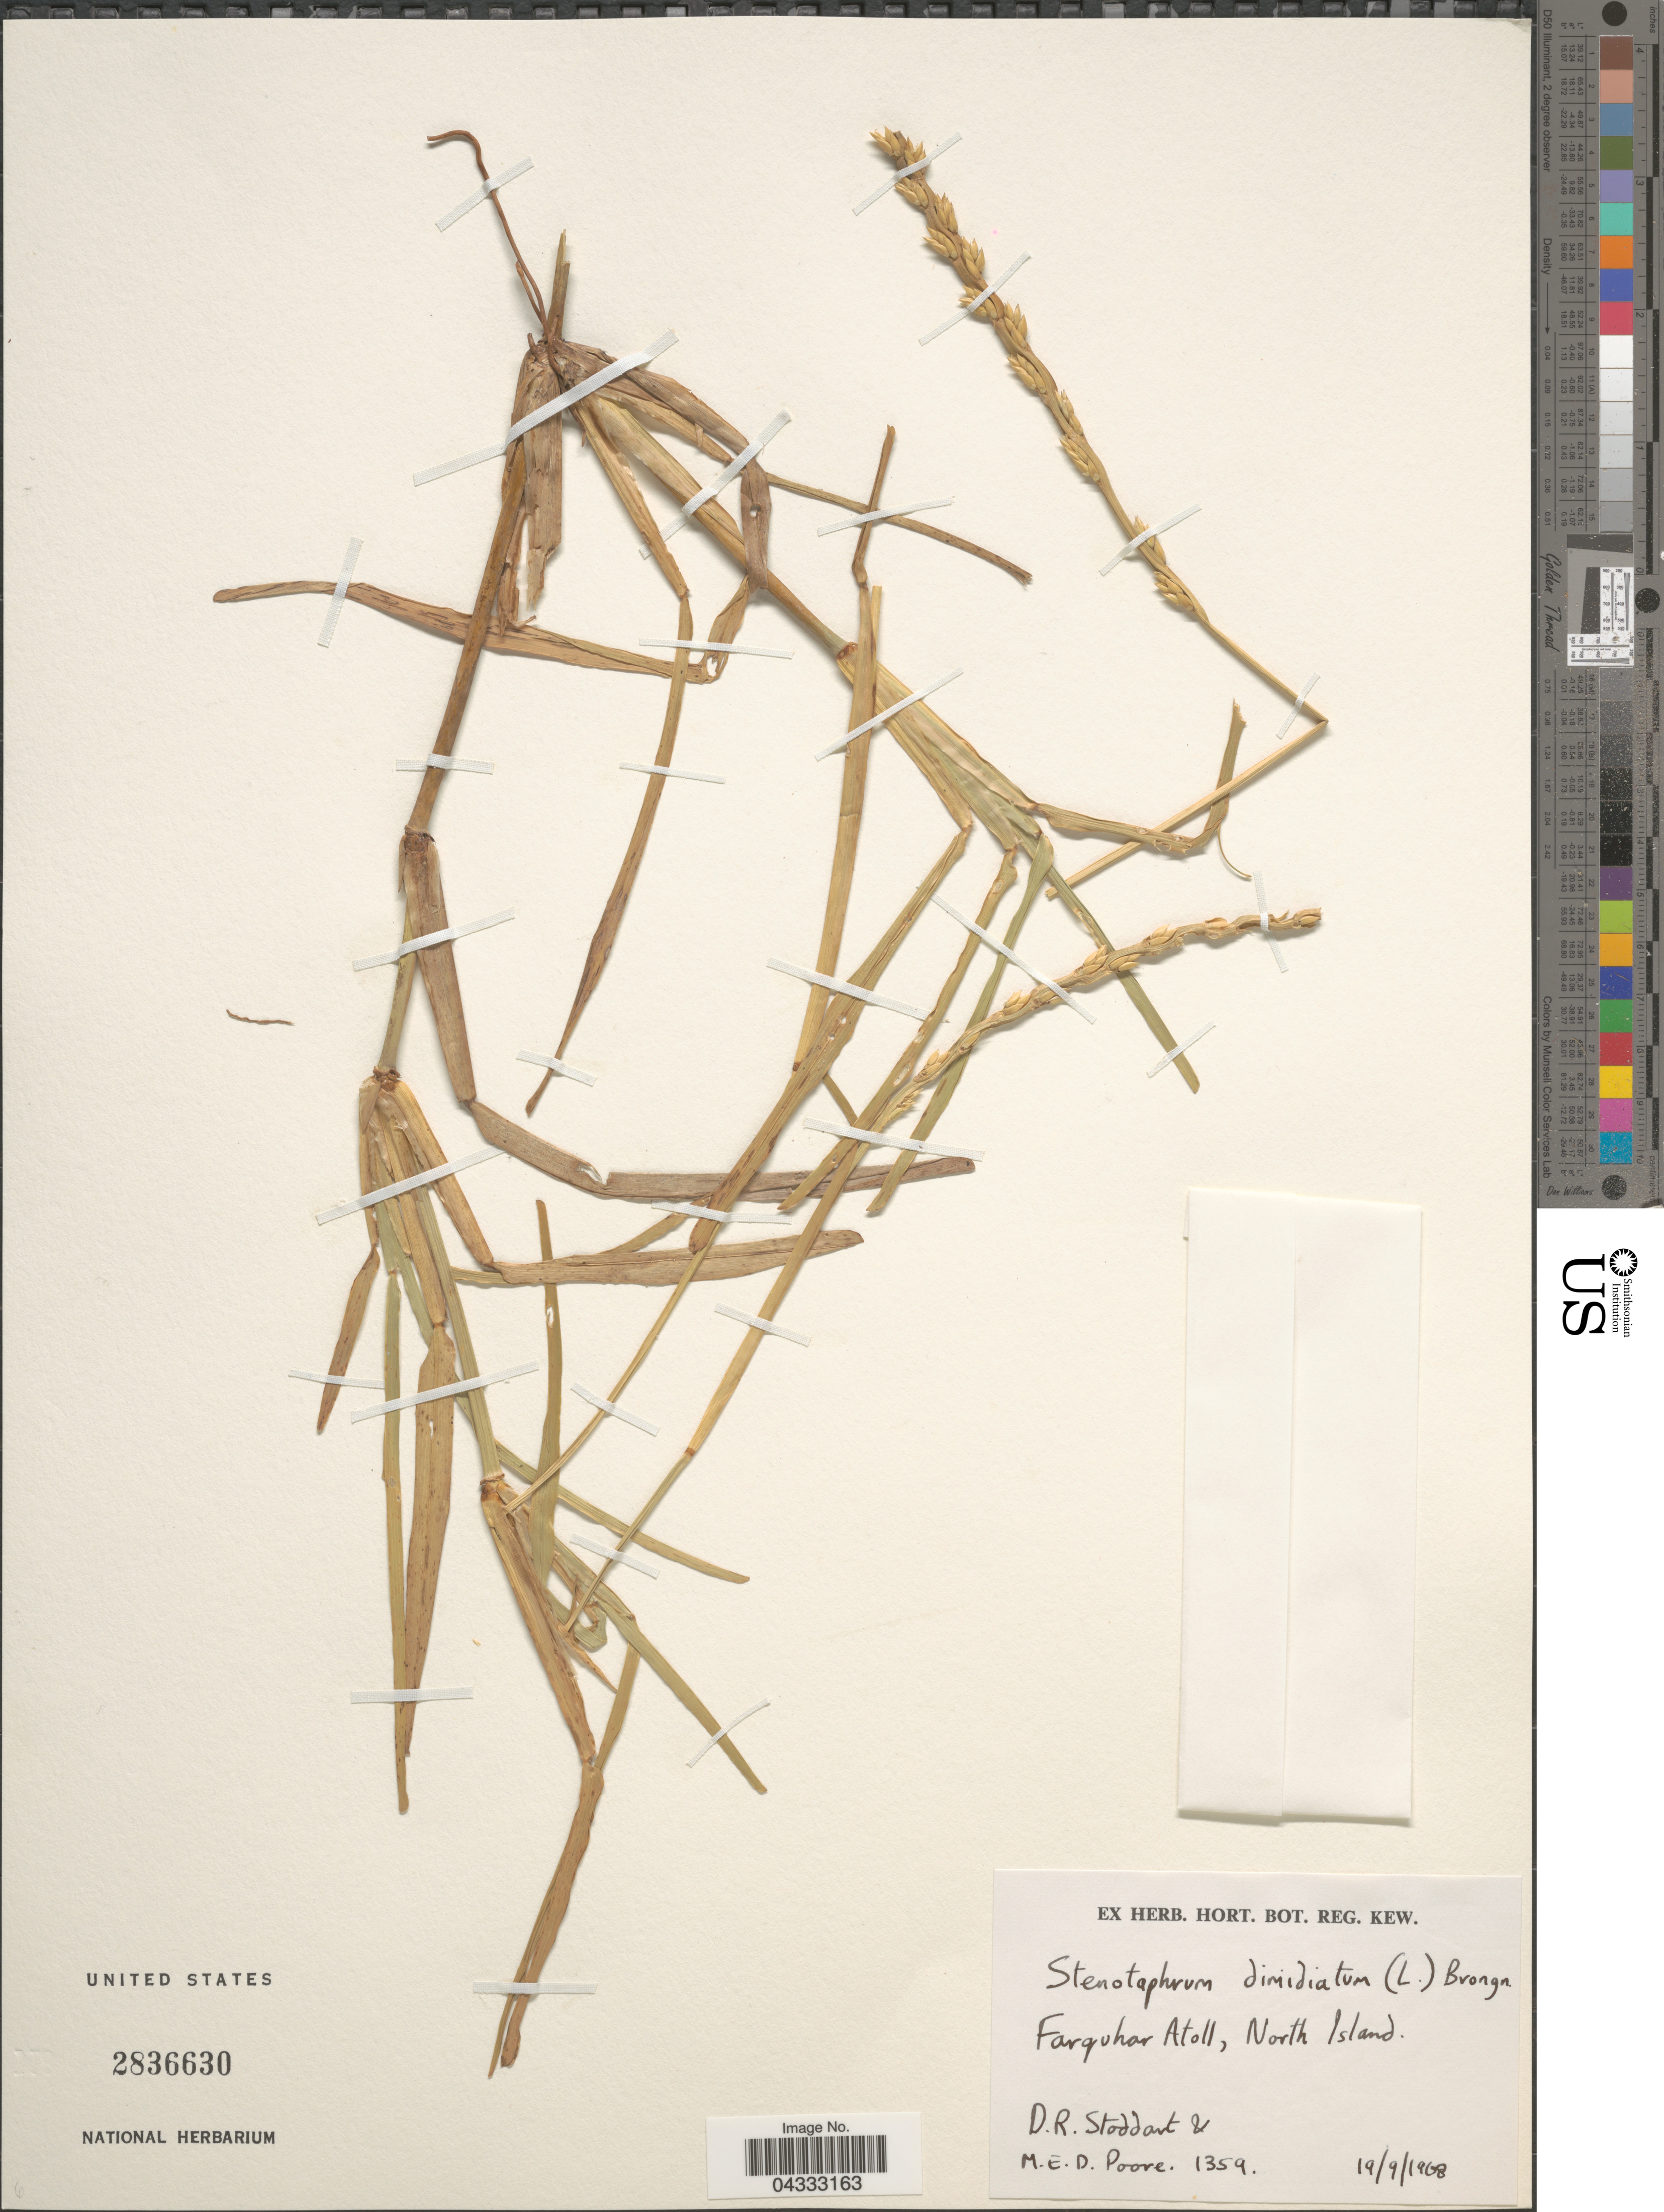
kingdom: Plantae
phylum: Tracheophyta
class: Liliopsida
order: Poales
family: Poaceae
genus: Stenotaphrum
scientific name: Stenotaphrum dimidiatum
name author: (L.) Brongn.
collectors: D. R. Stoddart & M. E. D. Poore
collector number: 1359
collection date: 1968-09-19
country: Seychelles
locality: Farquhar Atoll, North Island.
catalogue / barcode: US 2836630